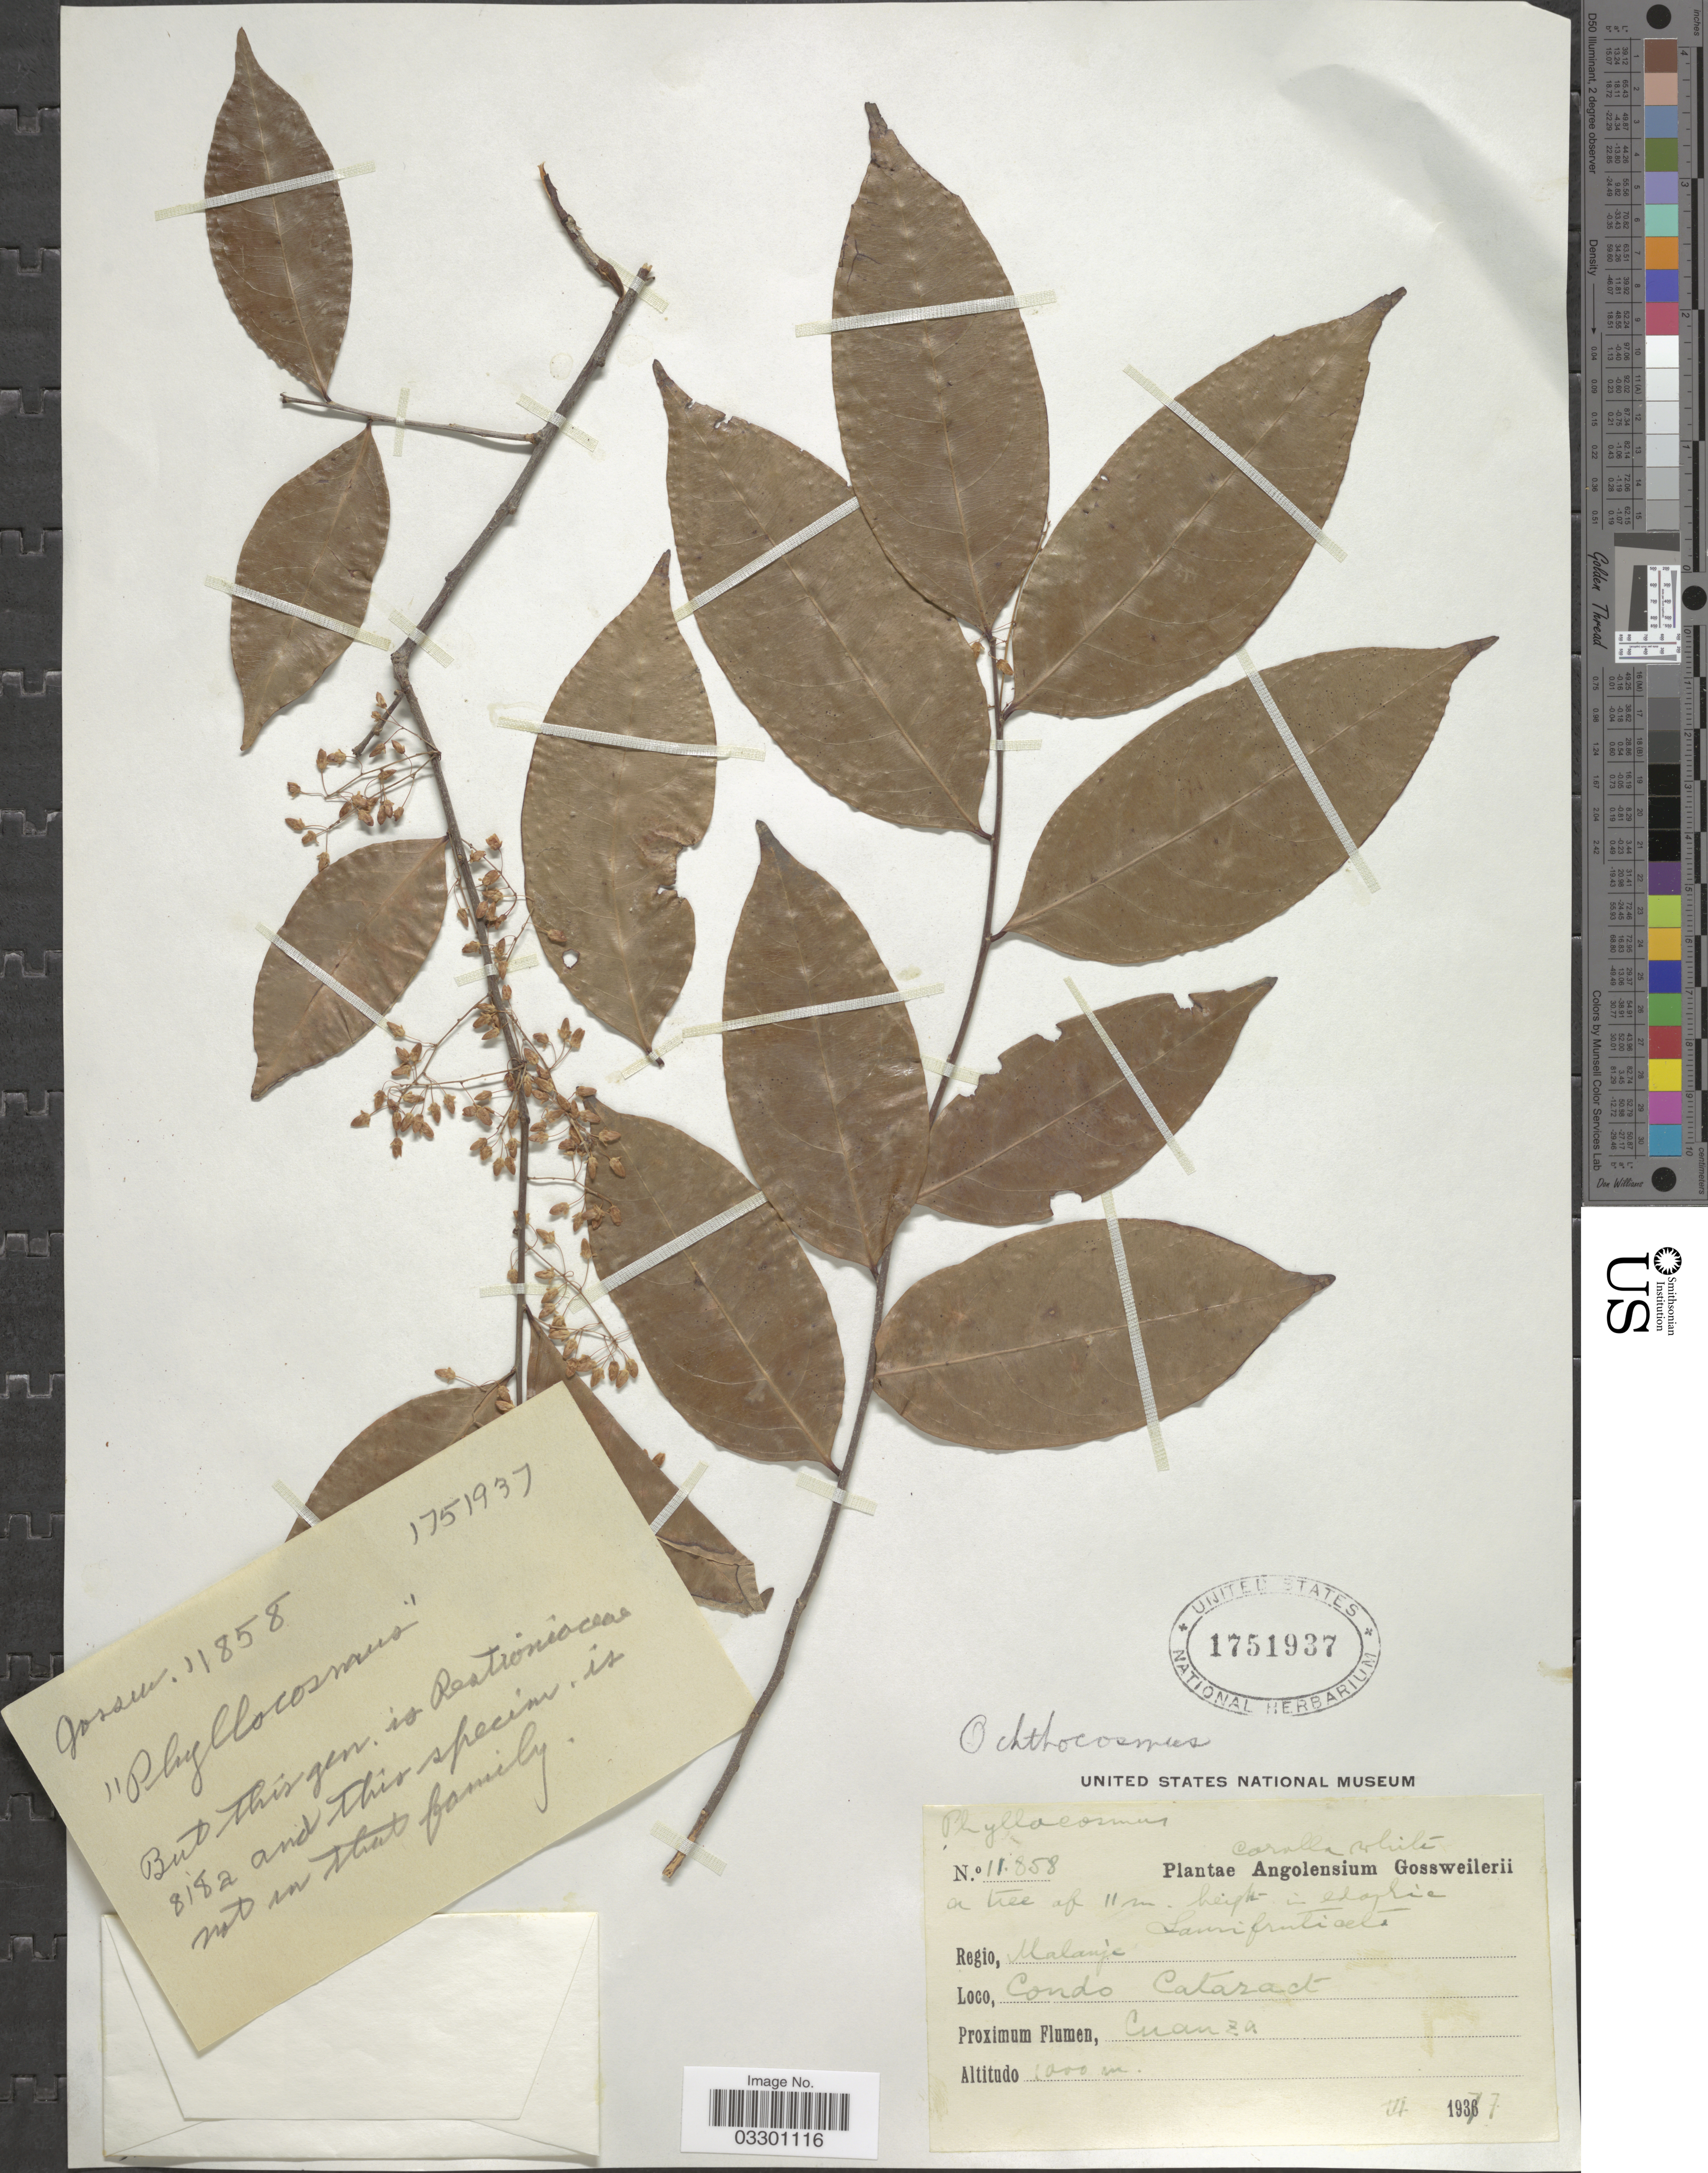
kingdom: Plantae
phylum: Tracheophyta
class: Magnoliopsida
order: Malpighiales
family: Ixonanthaceae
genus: Phyllocosmus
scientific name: Phyllocosmus africanus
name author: (Hook. f.) Klotzsch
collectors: -. Gossweiler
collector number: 11858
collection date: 1937-06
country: Angola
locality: Regio, Malanje. Condo Cataract. Proximum Flumen, Cuanza.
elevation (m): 1000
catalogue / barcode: US 1751937